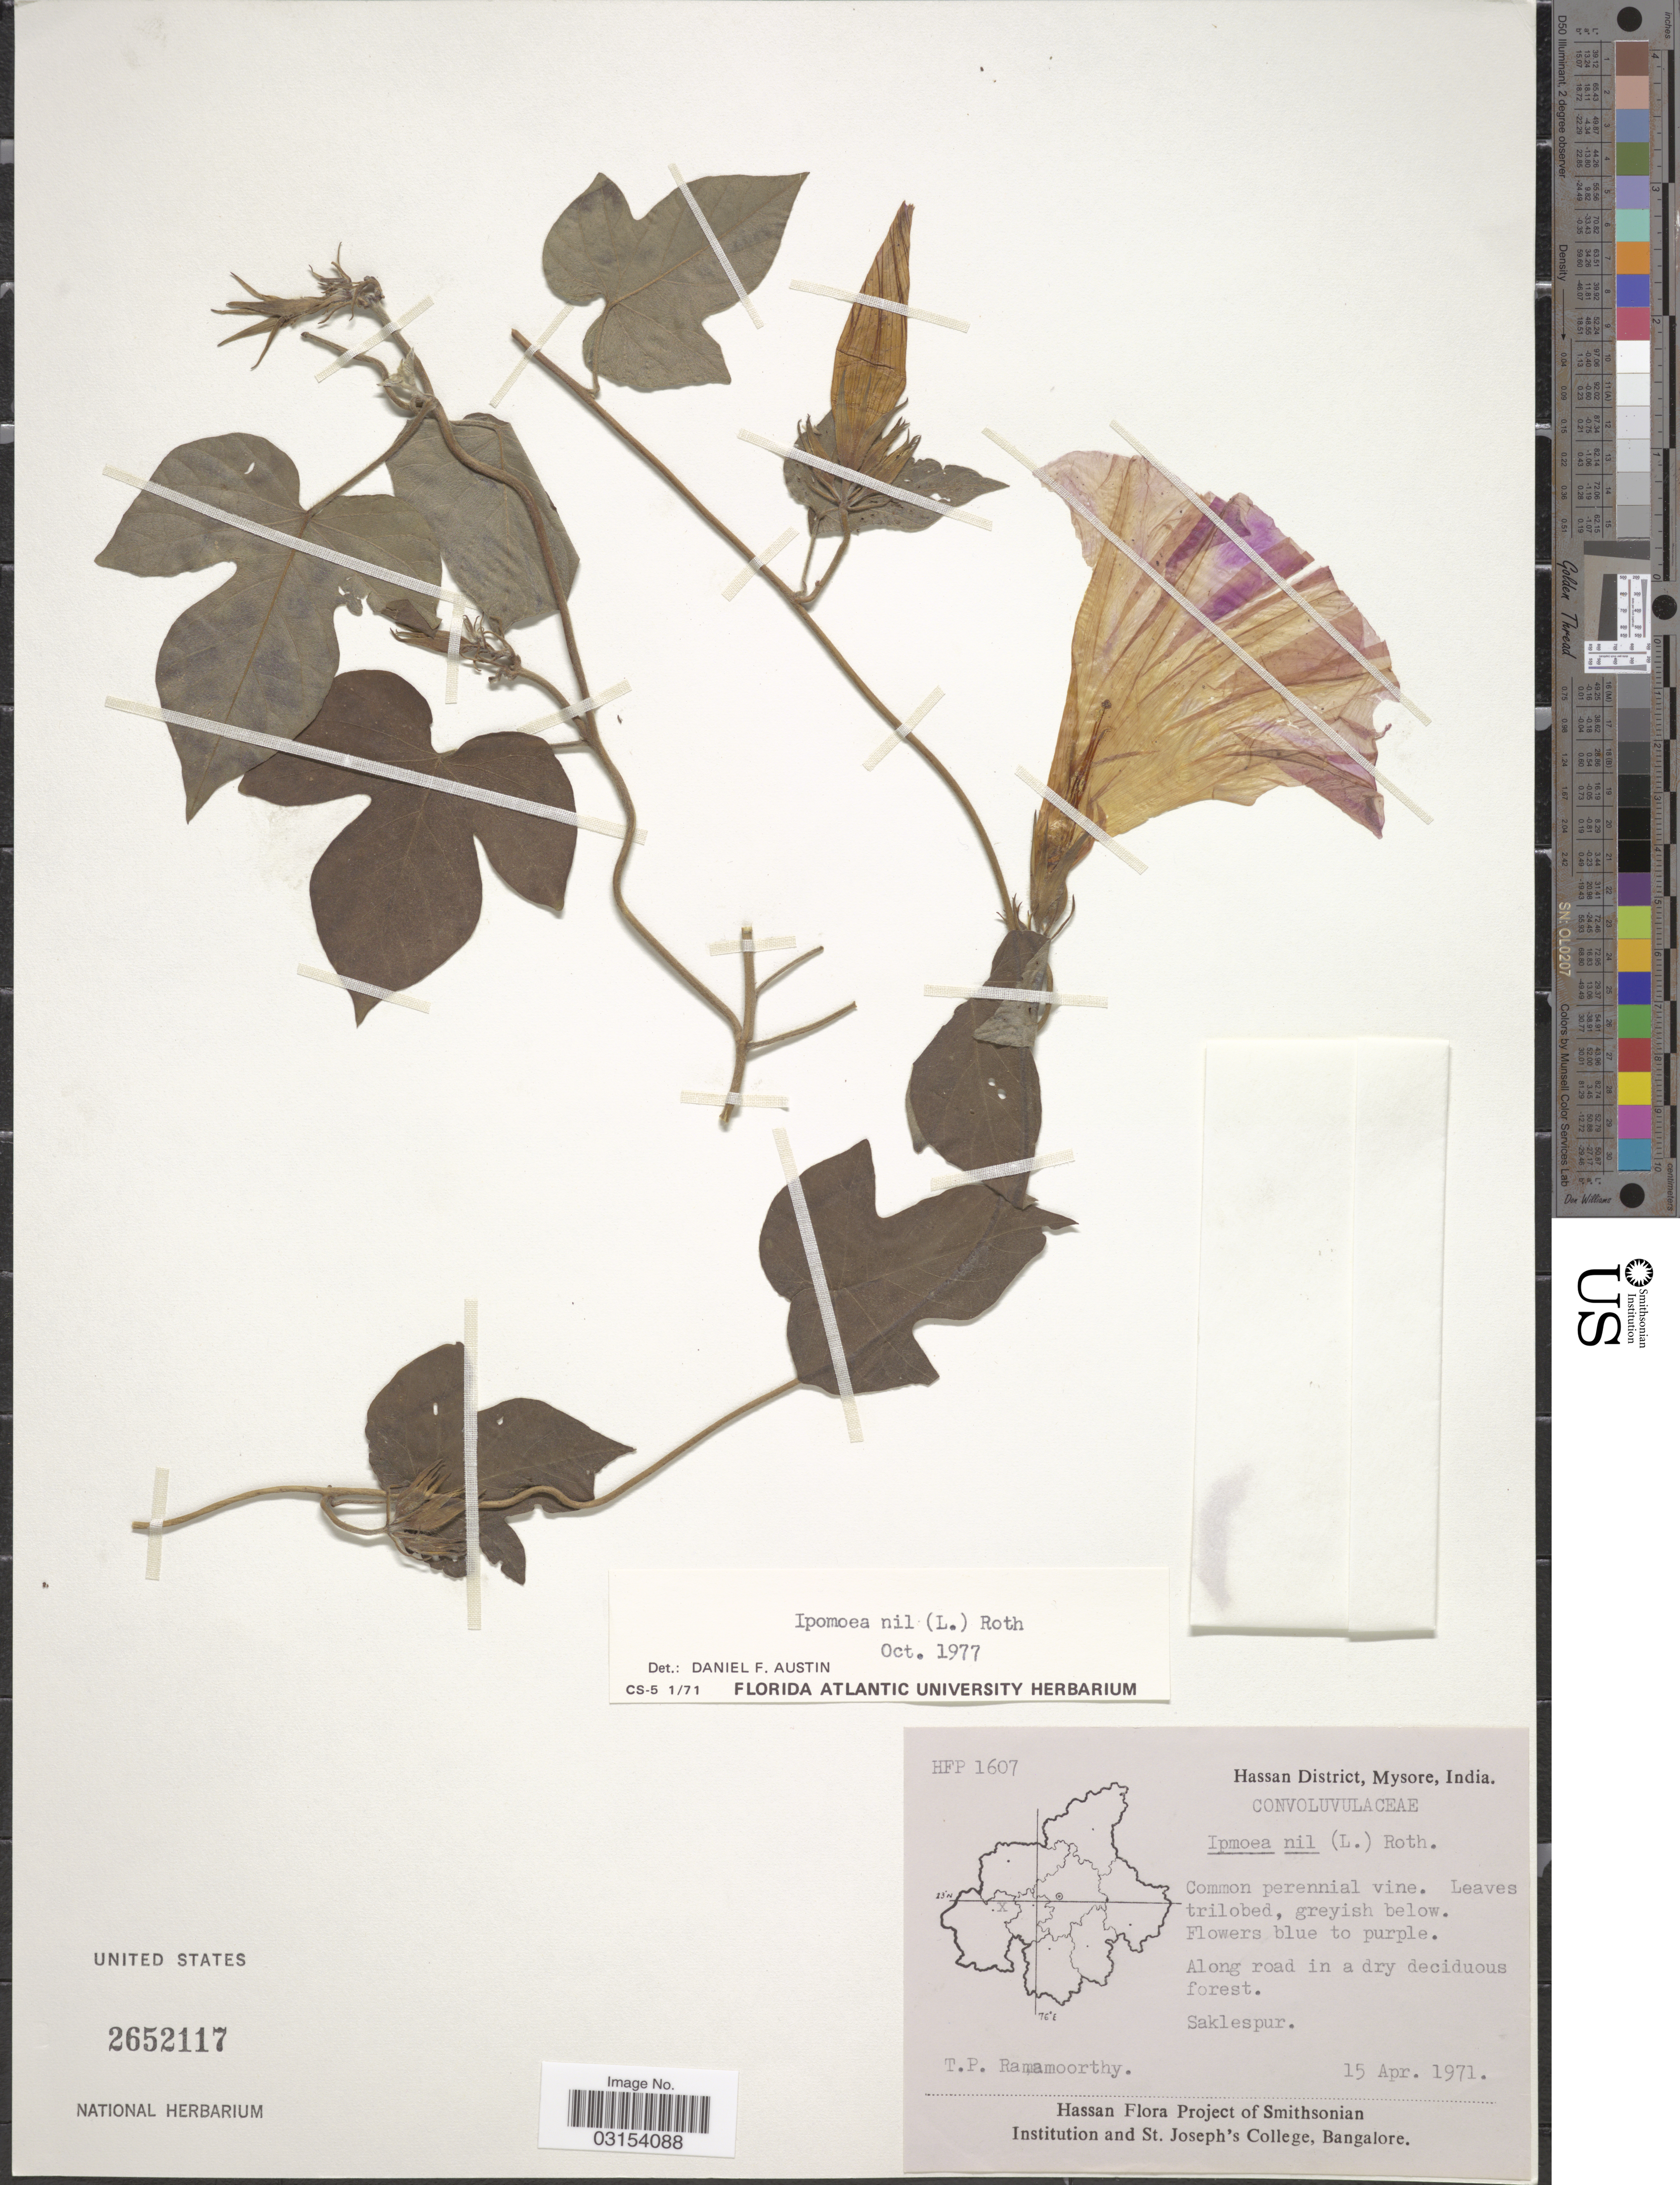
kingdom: Plantae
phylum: Tracheophyta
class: Magnoliopsida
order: Solanales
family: Convolvulaceae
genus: Ipomoea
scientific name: Ipomoea nil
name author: (L.) Roth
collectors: T. P. Ramamoorthy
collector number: HFP 1607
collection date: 1971-04-15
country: India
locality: Hassan District, Mysore, India, Along road in a dry deciduous forest, Saklespur.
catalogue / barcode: US 2652117